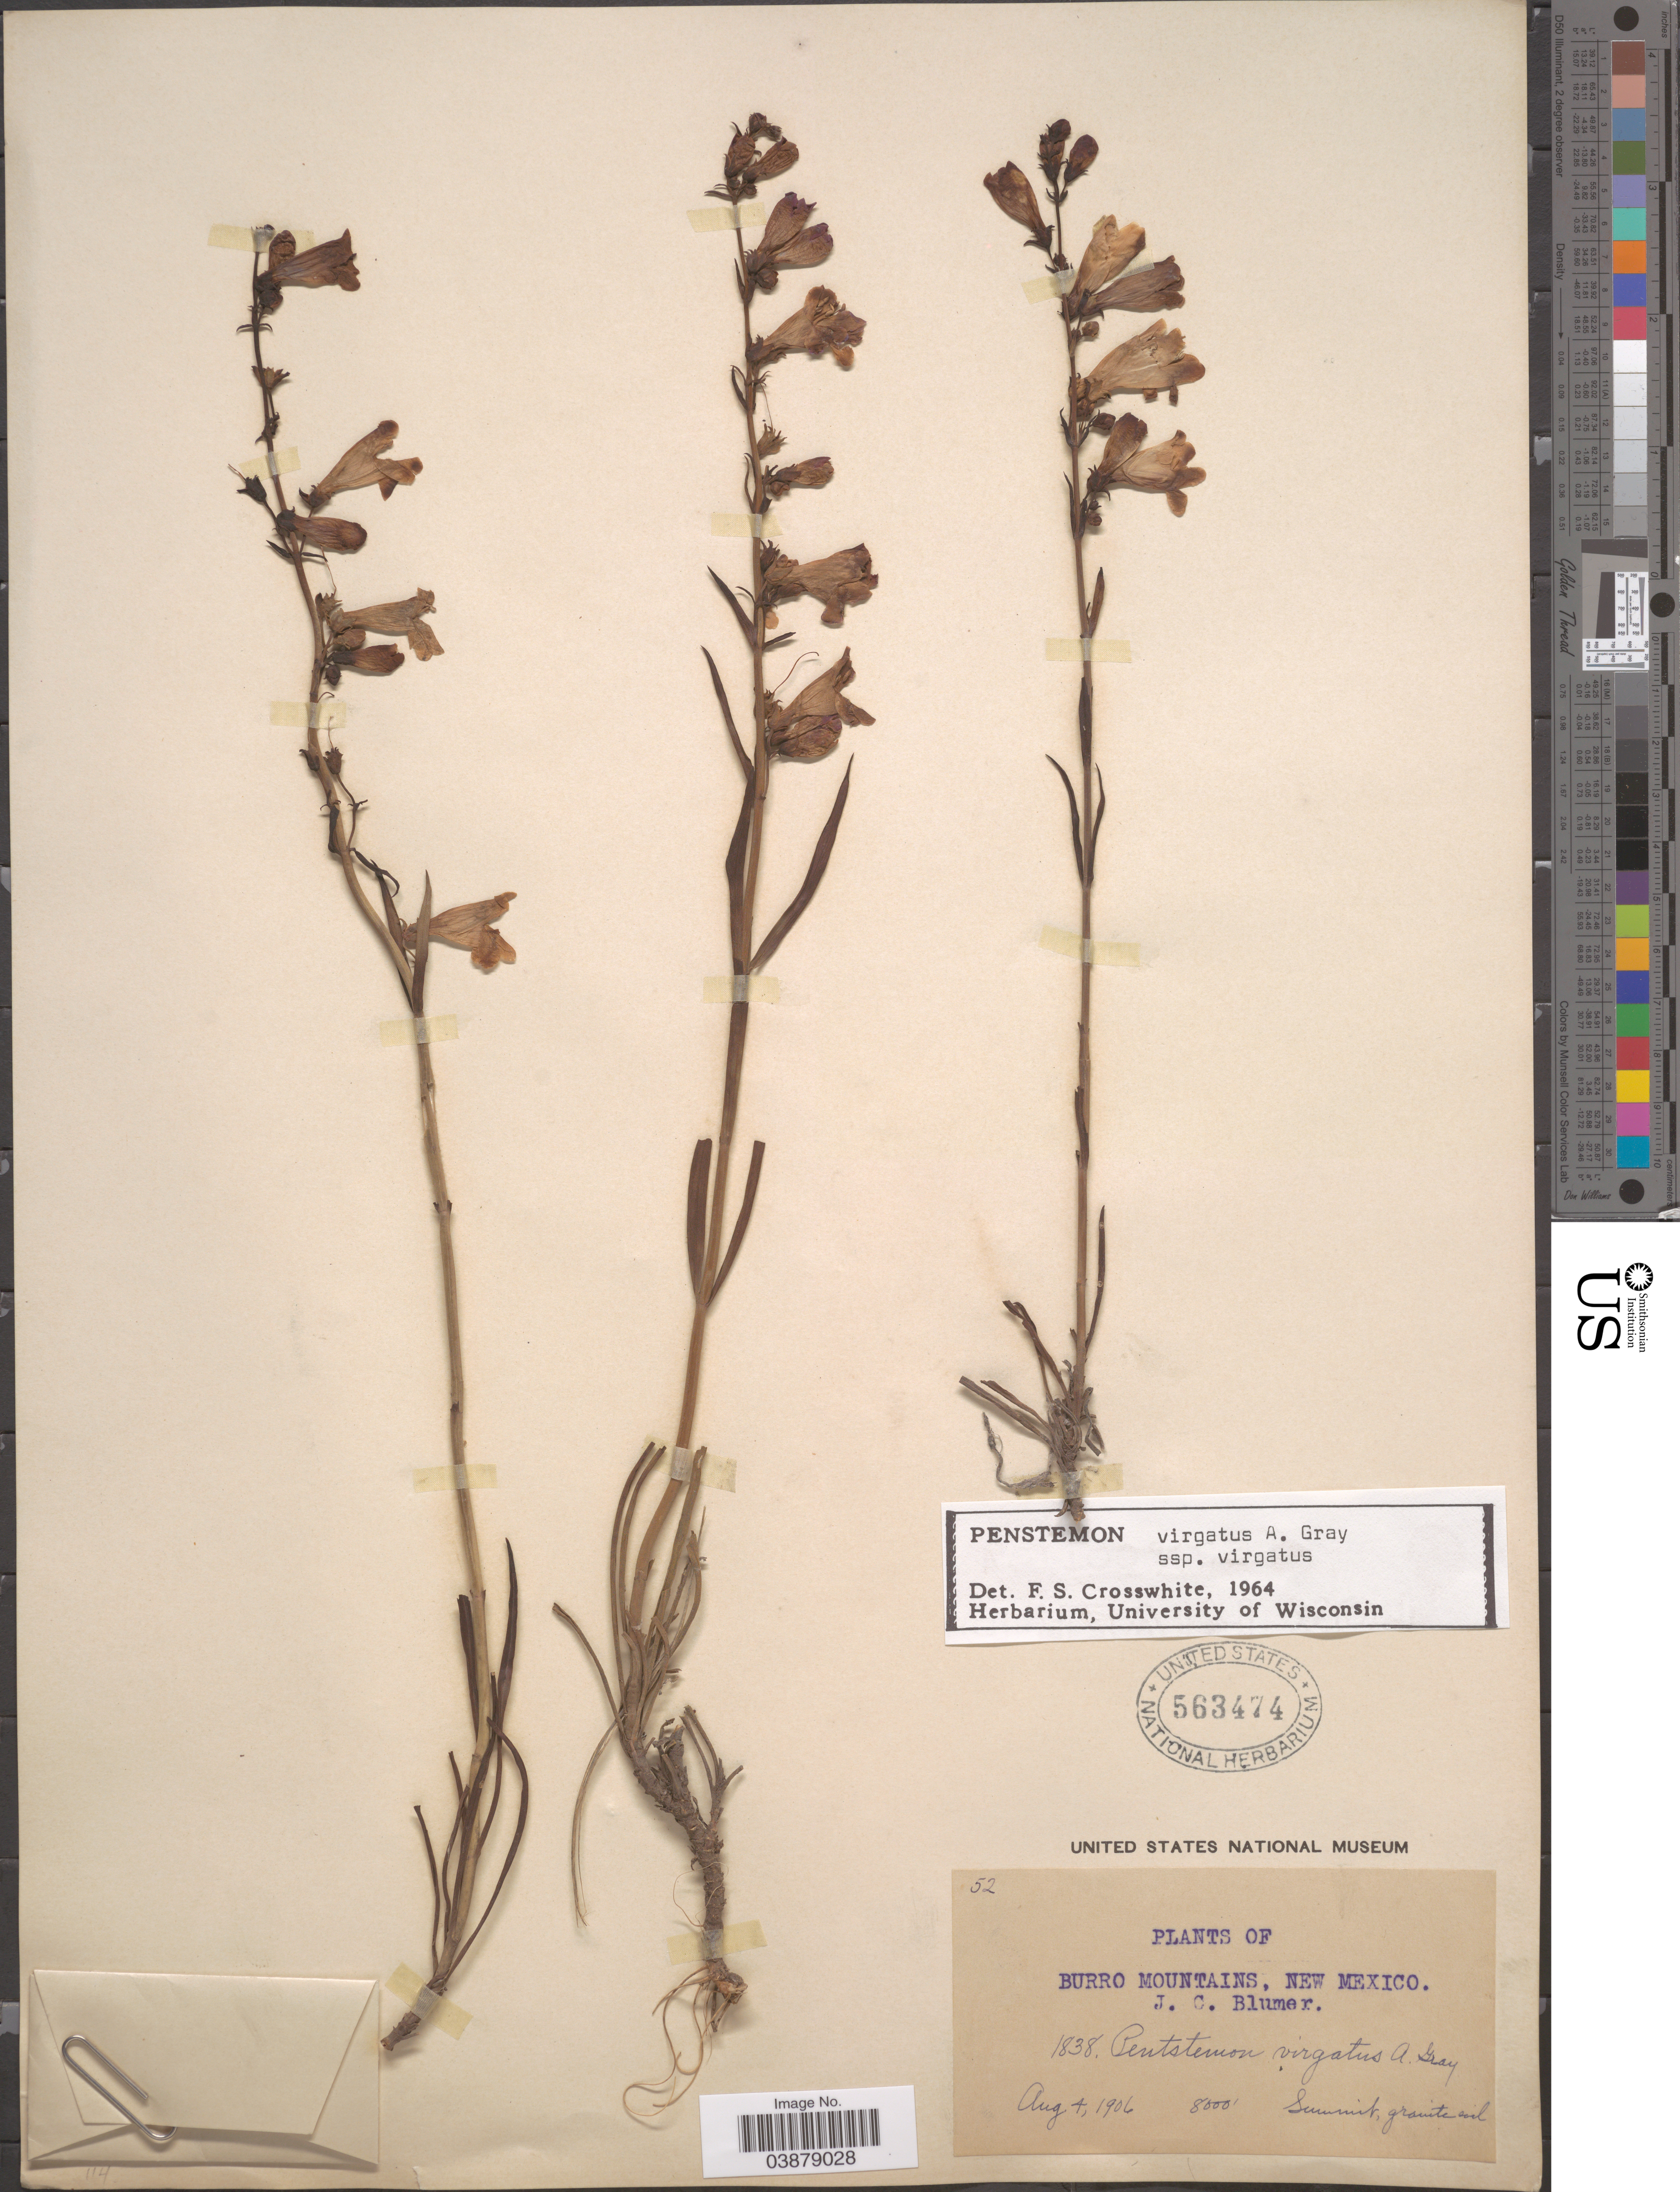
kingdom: Plantae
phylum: Tracheophyta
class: Magnoliopsida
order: Lamiales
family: Plantaginaceae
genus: Penstemon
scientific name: Penstemon virgatus subsp. virgatus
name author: A. Gray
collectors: J. C. Blumer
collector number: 52/1838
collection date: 1906-08-04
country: United States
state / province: New Mexico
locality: Burro Mountains.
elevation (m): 2438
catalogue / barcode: US 563474